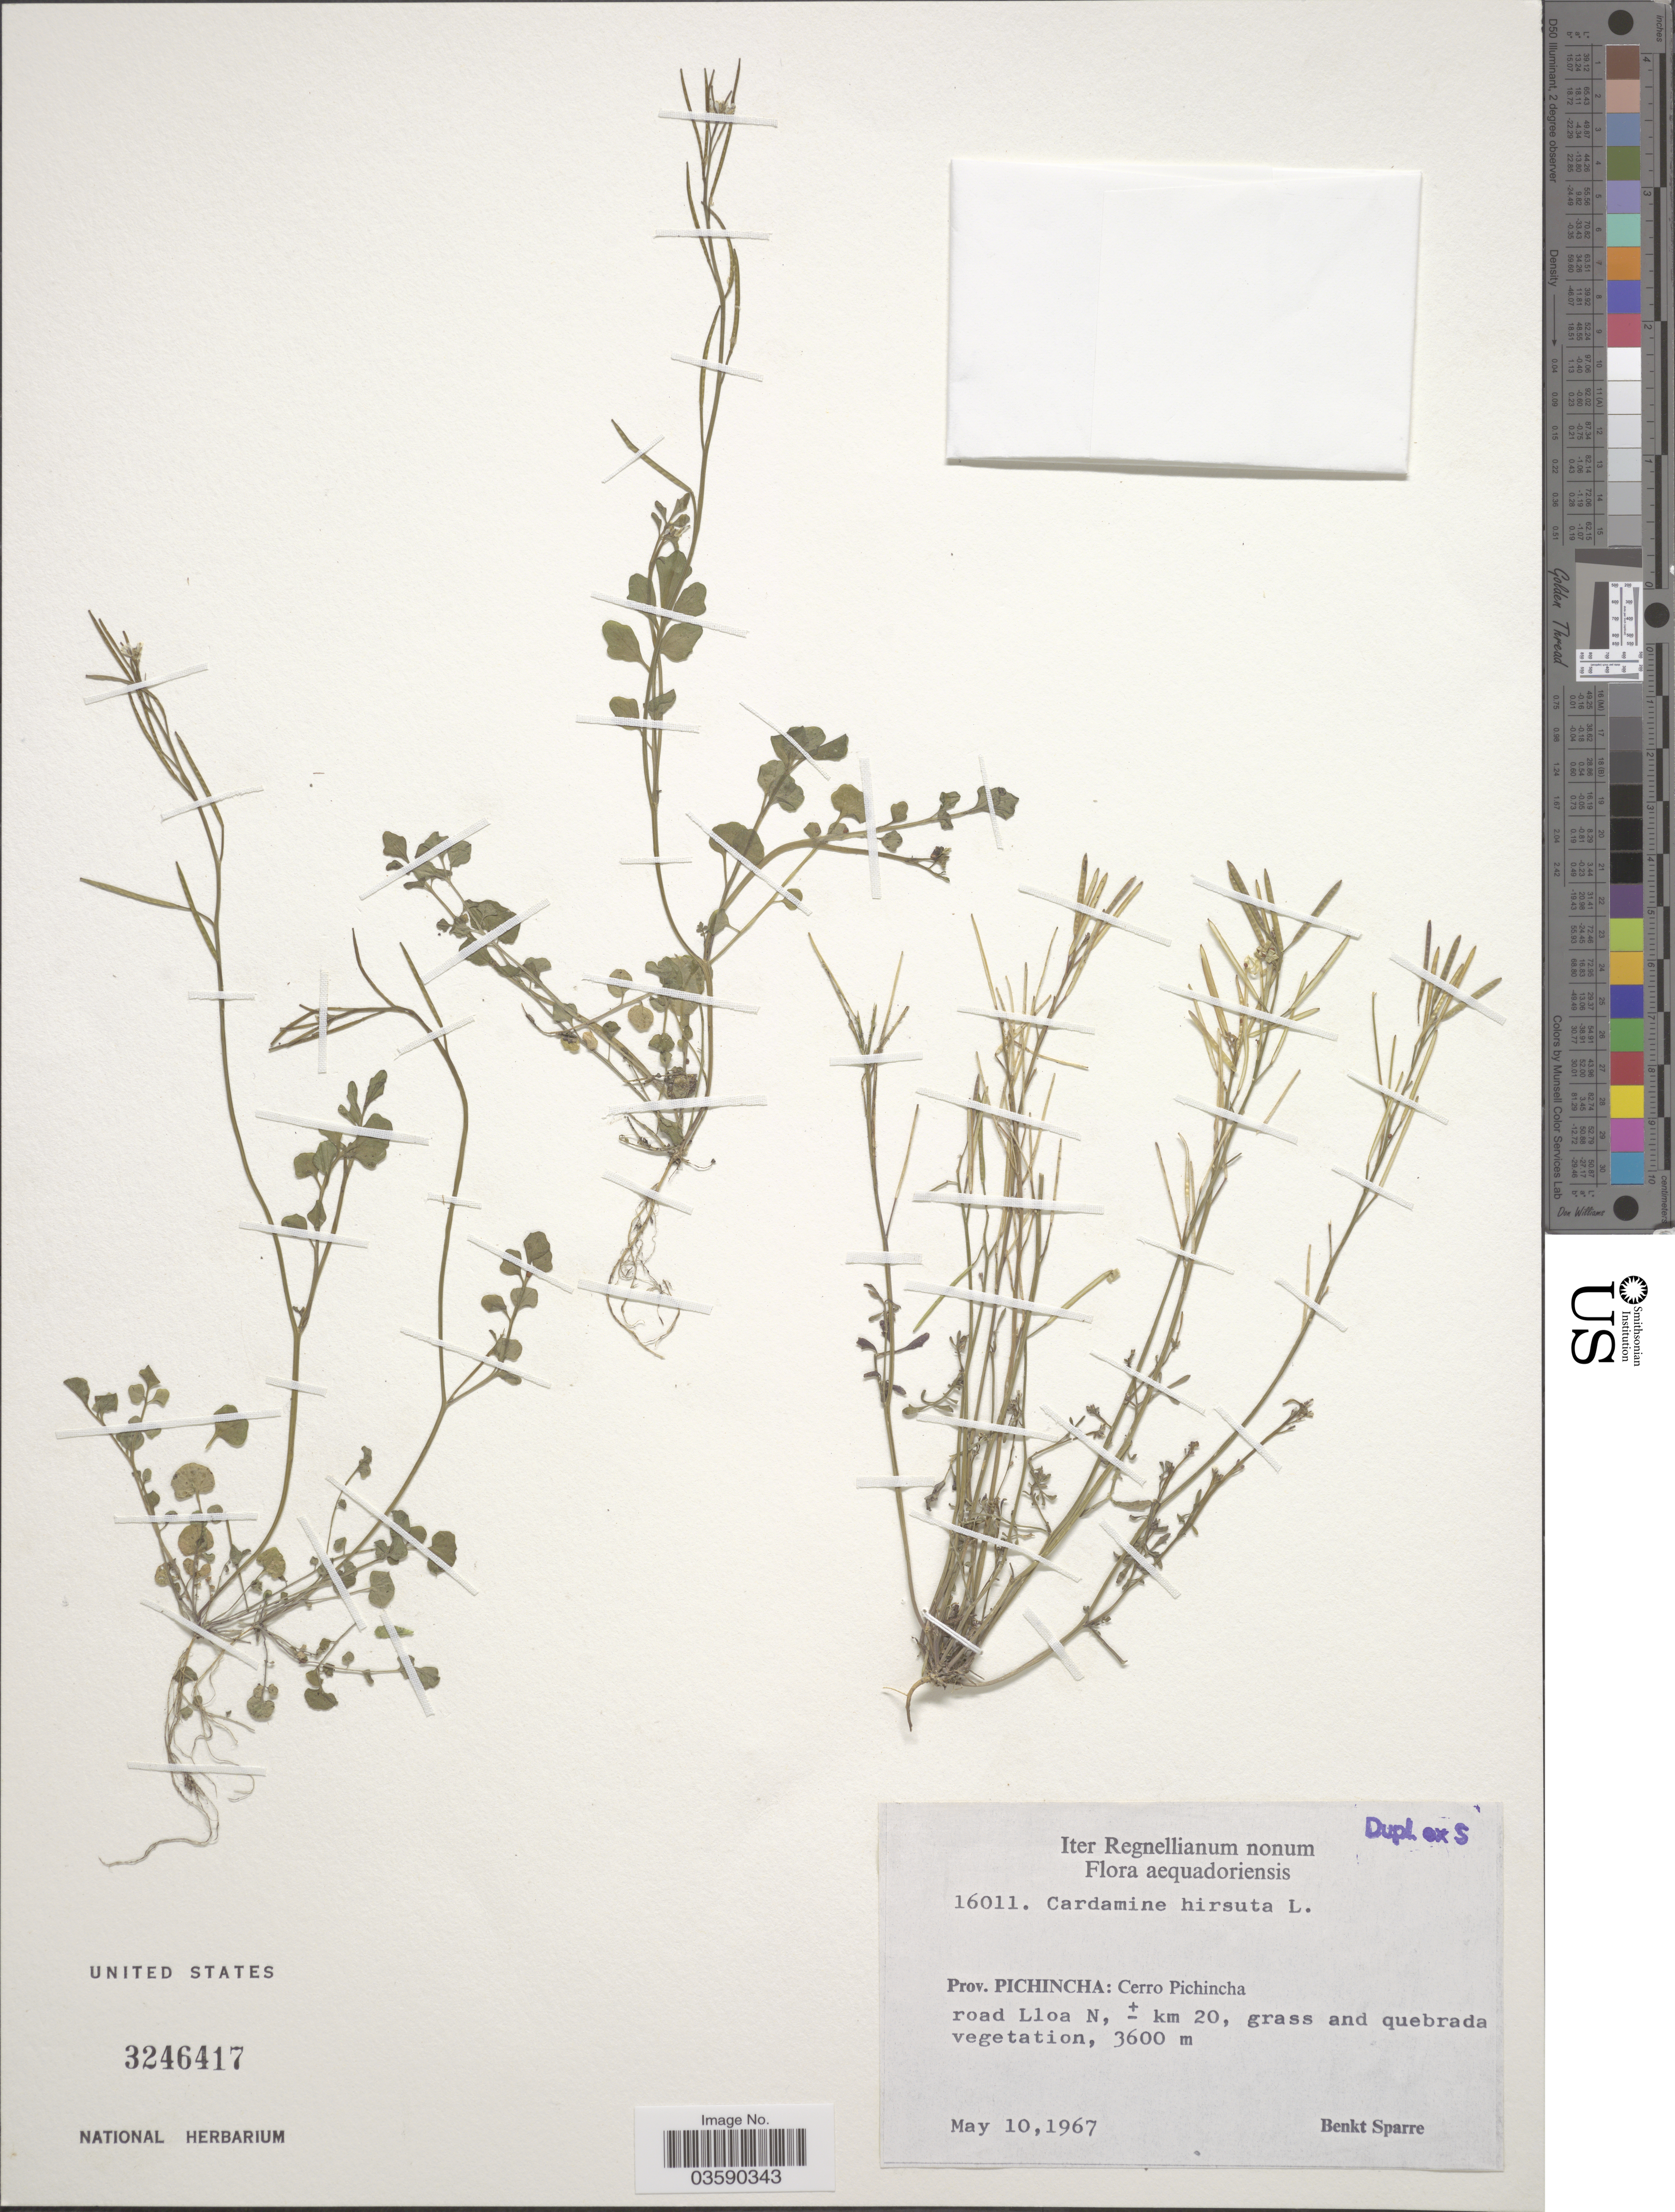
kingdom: Plantae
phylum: Tracheophyta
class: Magnoliopsida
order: Brassicales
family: Brassicaceae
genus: Cardamine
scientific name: Cardamine hirsuta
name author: L.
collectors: B. Sparre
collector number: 16011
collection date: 1967-05-10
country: Ecuador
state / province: Pichincha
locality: Cerro Pichincha; road Lloa N, ± km 20.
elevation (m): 3600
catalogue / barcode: US 3246417